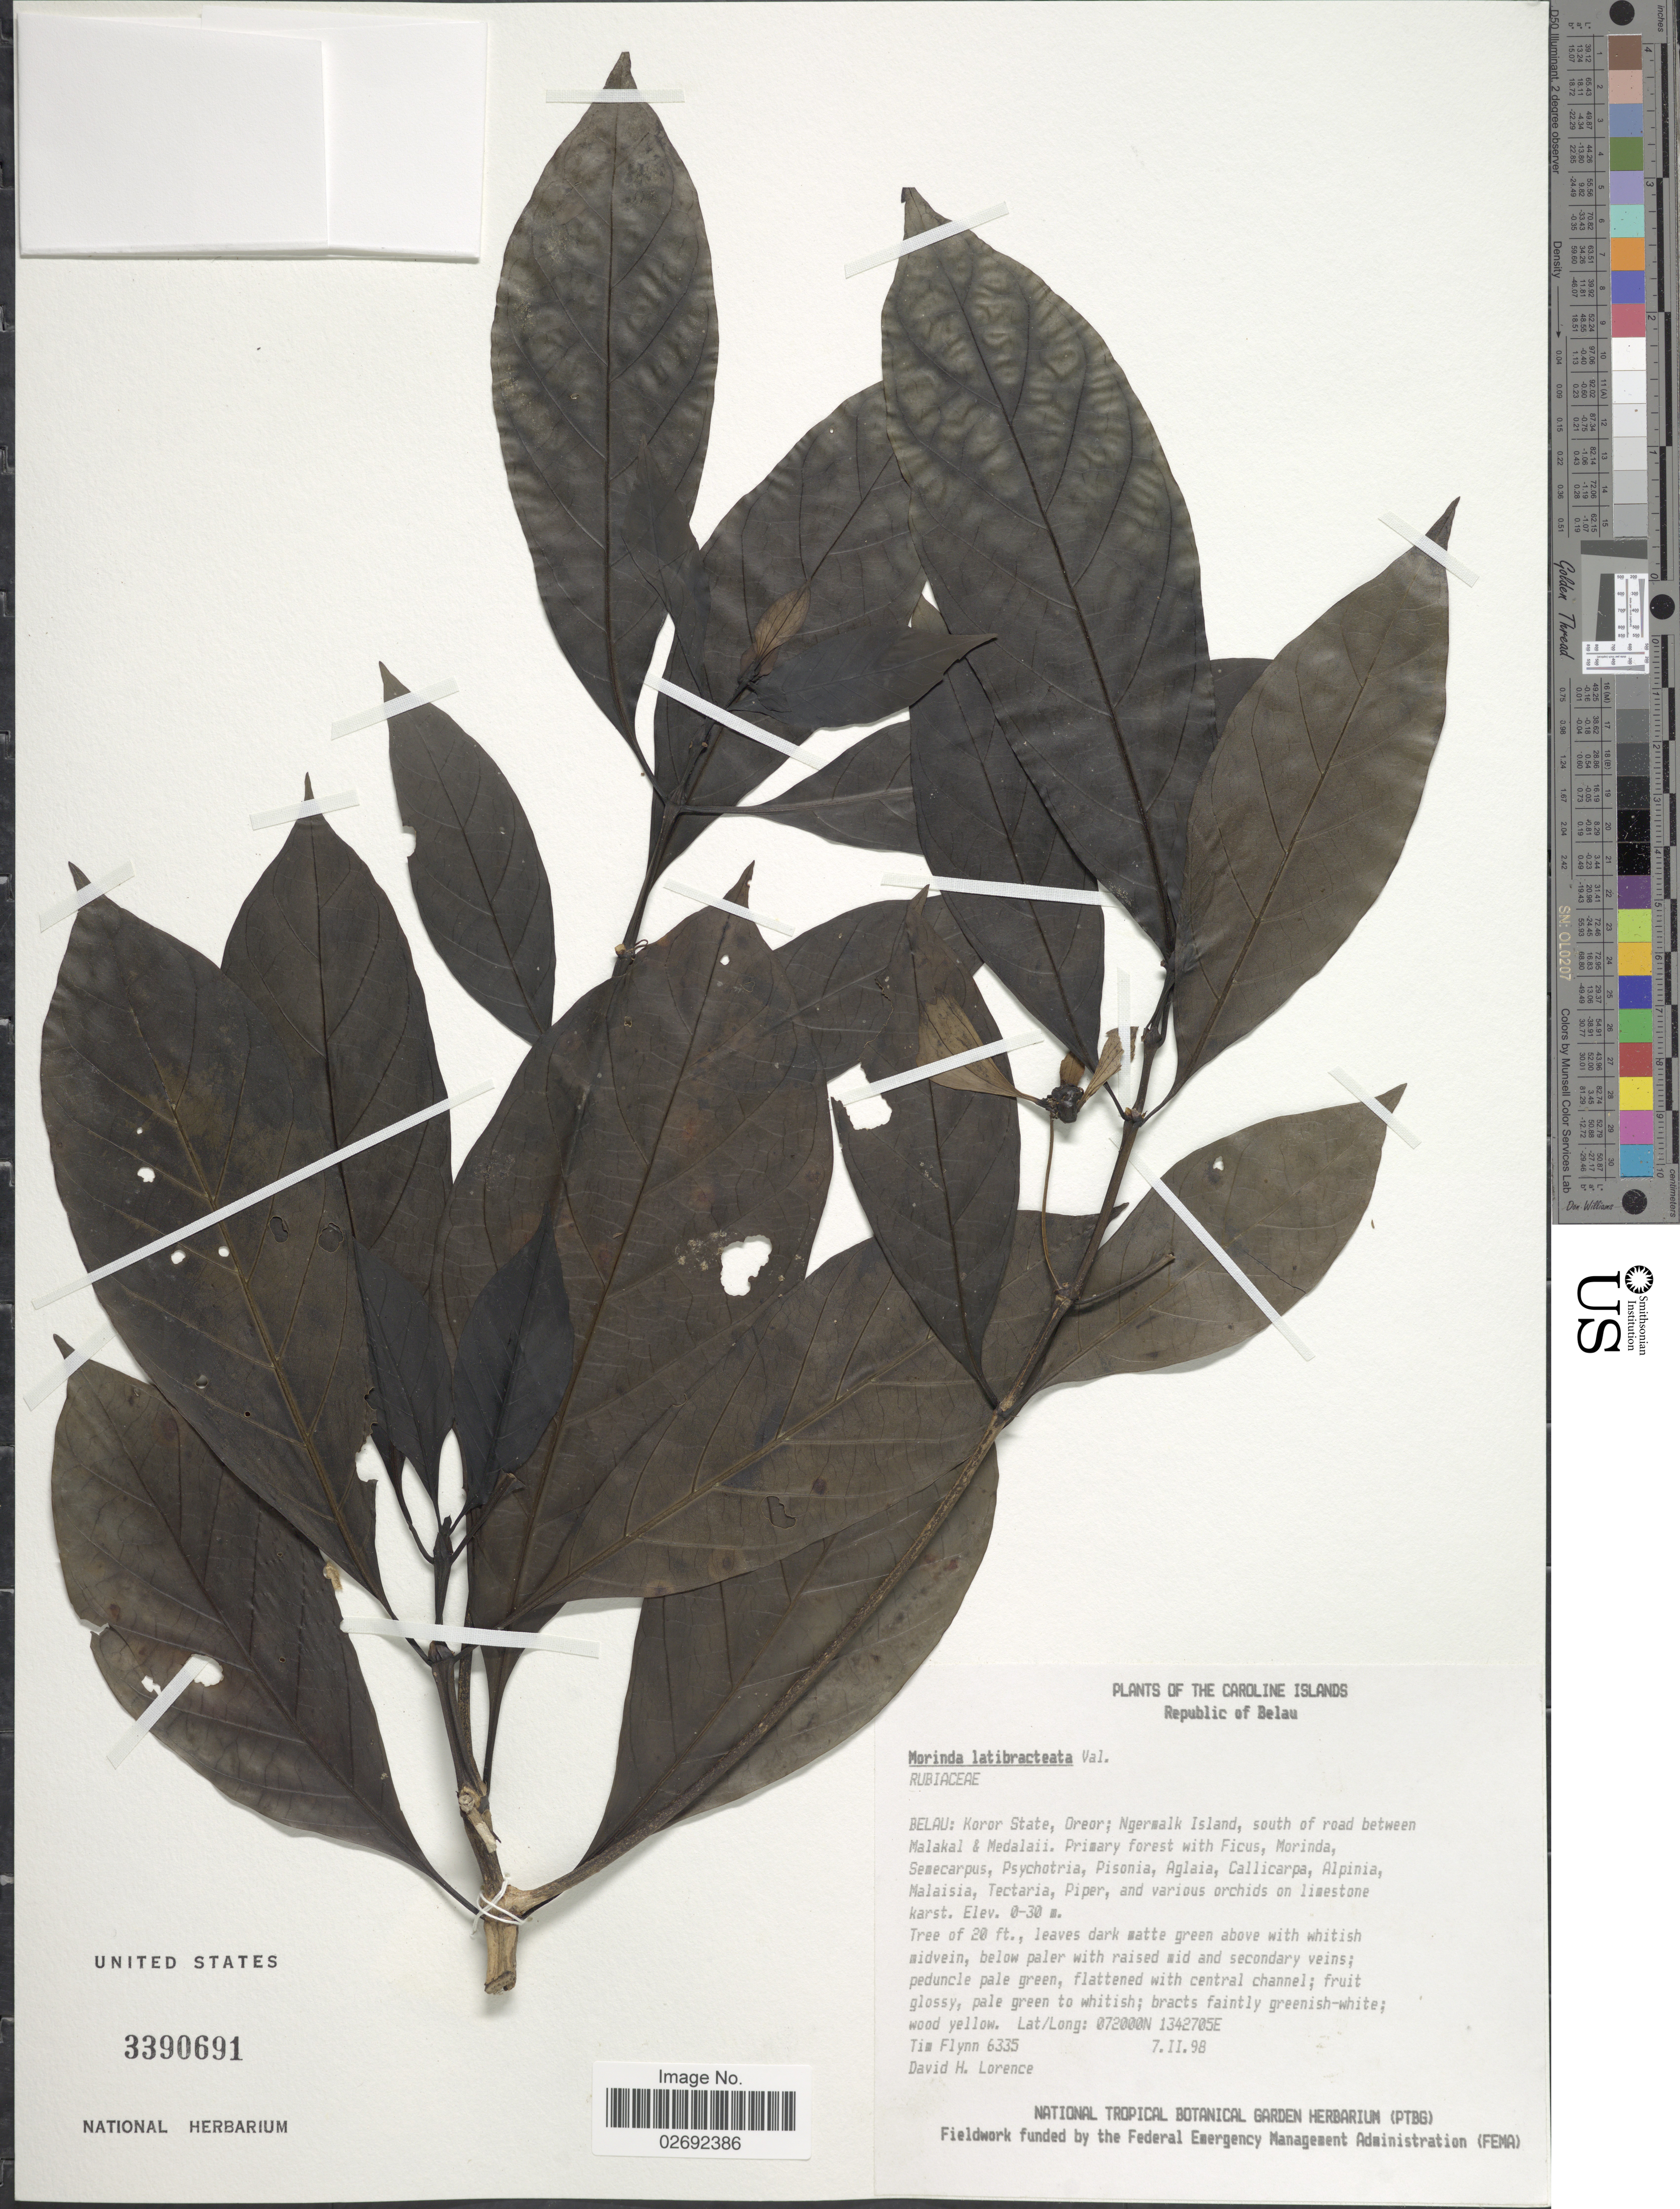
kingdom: Plantae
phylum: Tracheophyta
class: Magnoliopsida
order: Gentianales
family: Rubiaceae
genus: Morinda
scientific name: Morinda latibractea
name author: Valeton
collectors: T. W. Flynn & D. Lorence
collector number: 6335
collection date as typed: Transcribed d/m/y: 7/2/98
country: Palau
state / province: Koror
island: Ngermalk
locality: Caroline Islands. Republic of Belau. Belau: Koror State, Oreor; Ngermalk Island, south of road between Malakal & Medalaii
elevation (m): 0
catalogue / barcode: US 3390691